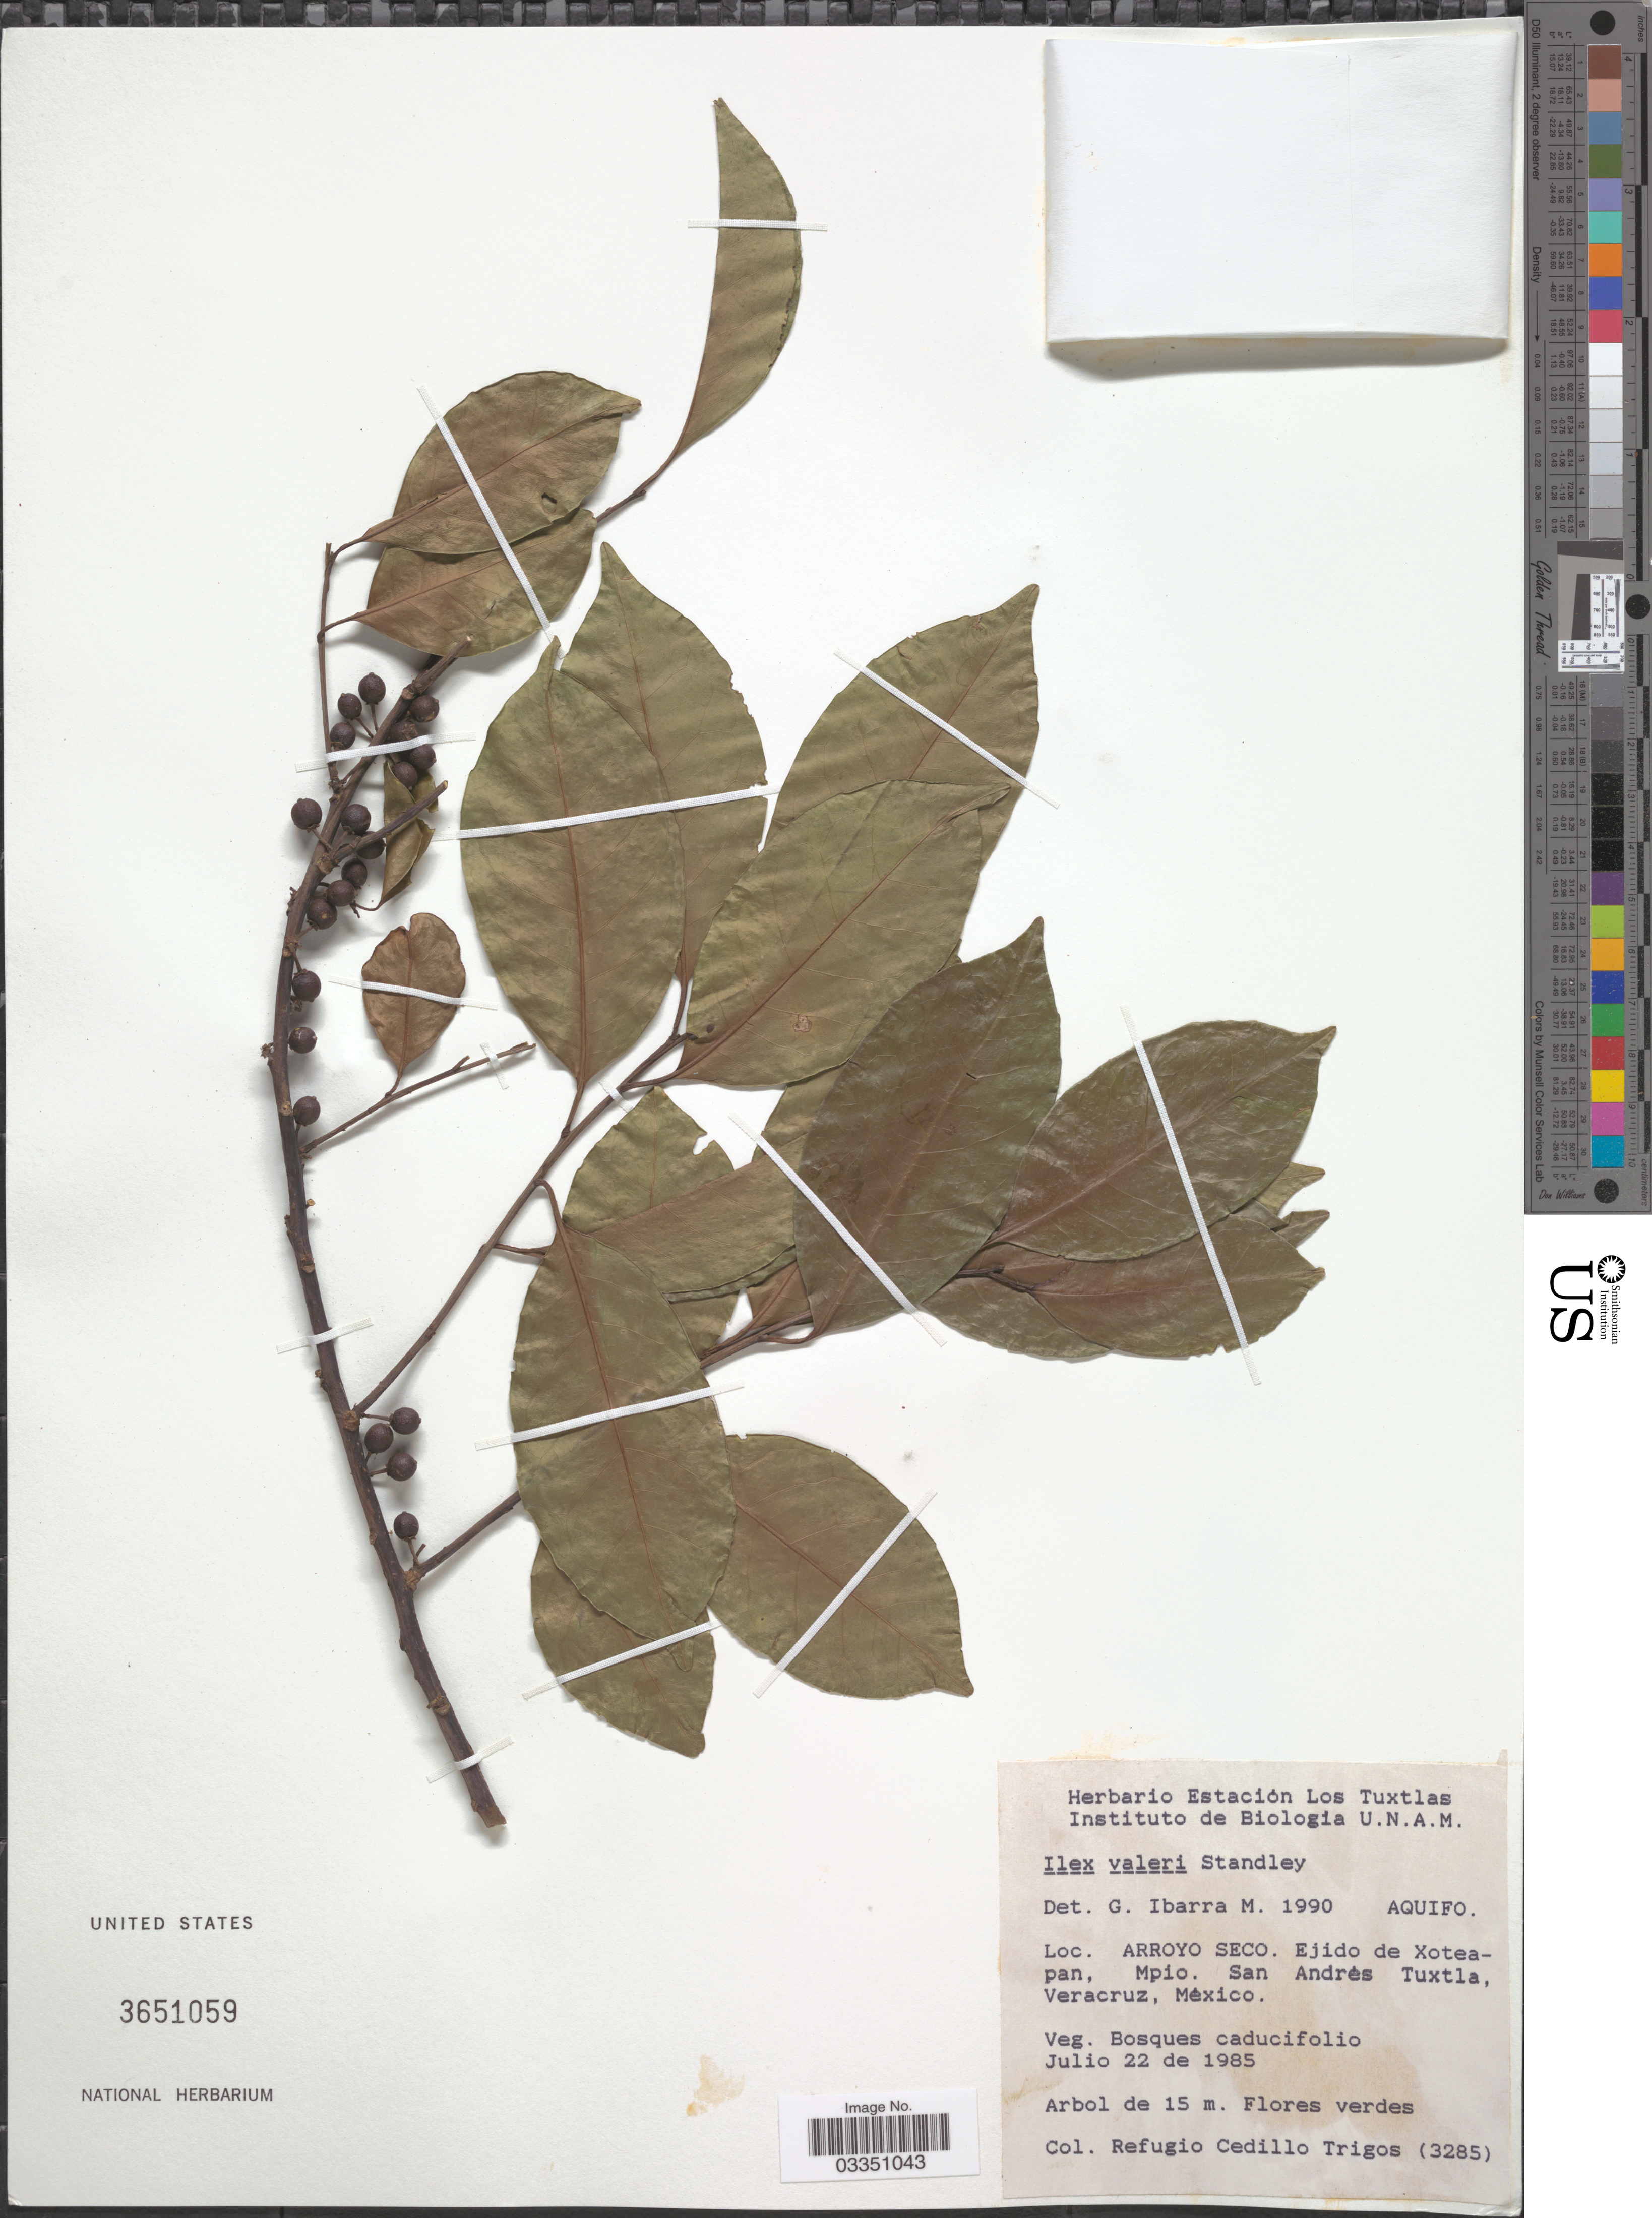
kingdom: Plantae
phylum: Tracheophyta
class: Magnoliopsida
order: Aquifoliales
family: Aquifoliaceae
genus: Ilex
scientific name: Ilex valerioi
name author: Standl.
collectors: R. CedilloT.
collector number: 3285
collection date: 1985-07-22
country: Mexico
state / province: Veracruz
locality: Arroyo Seco. Ejido de Xoteapan, Mpio. San Andrés Tuxtla, Veracruz.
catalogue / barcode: US 3651059